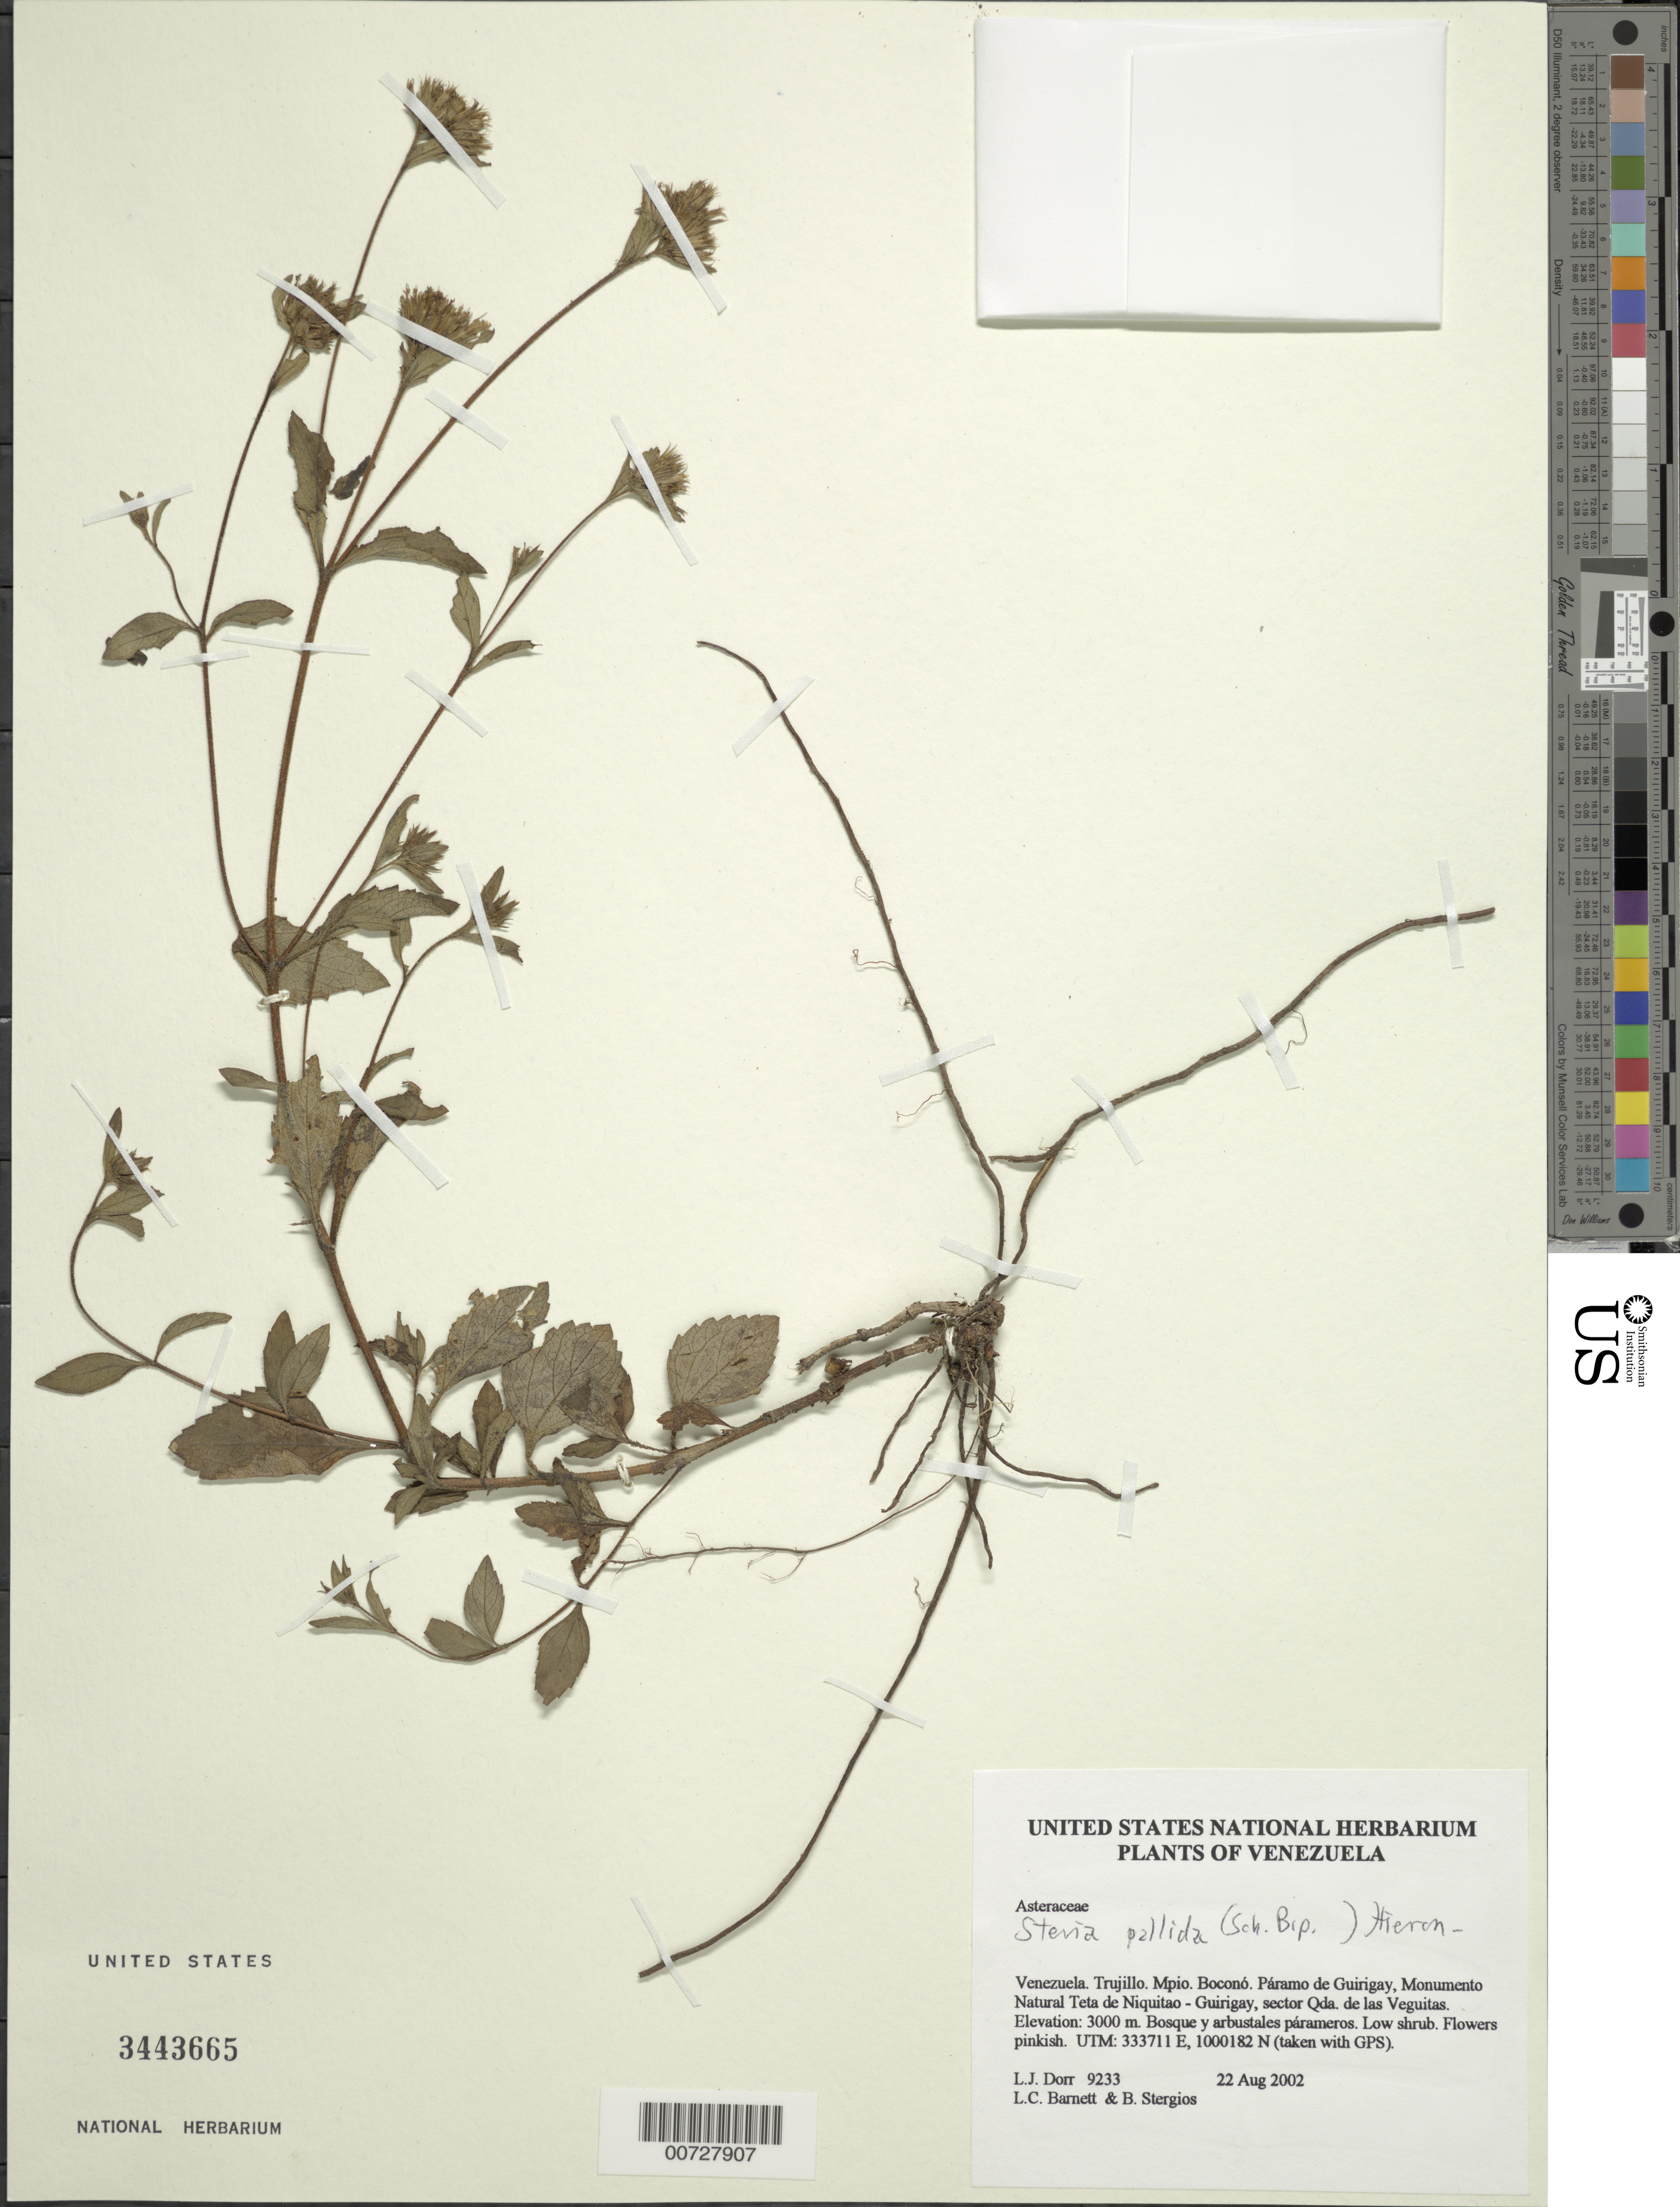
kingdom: Plantae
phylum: Tracheophyta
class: Magnoliopsida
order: Asterales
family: Asteraceae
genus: Stevia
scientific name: Stevia pallida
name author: Mart. in Baker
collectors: L. J. Dorr, L. C. Barnett & B. G. Stergios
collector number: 9233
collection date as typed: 22 Aug 2002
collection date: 2002-08-22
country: Venezuela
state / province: Trujillo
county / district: Boconó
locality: Páramo de Guirigay, Monumento Natural Teta de Niquitao - Guirigay, sector Las Veguitas.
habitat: Bosque y arbustales párameros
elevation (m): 3000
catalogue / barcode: US 3443665